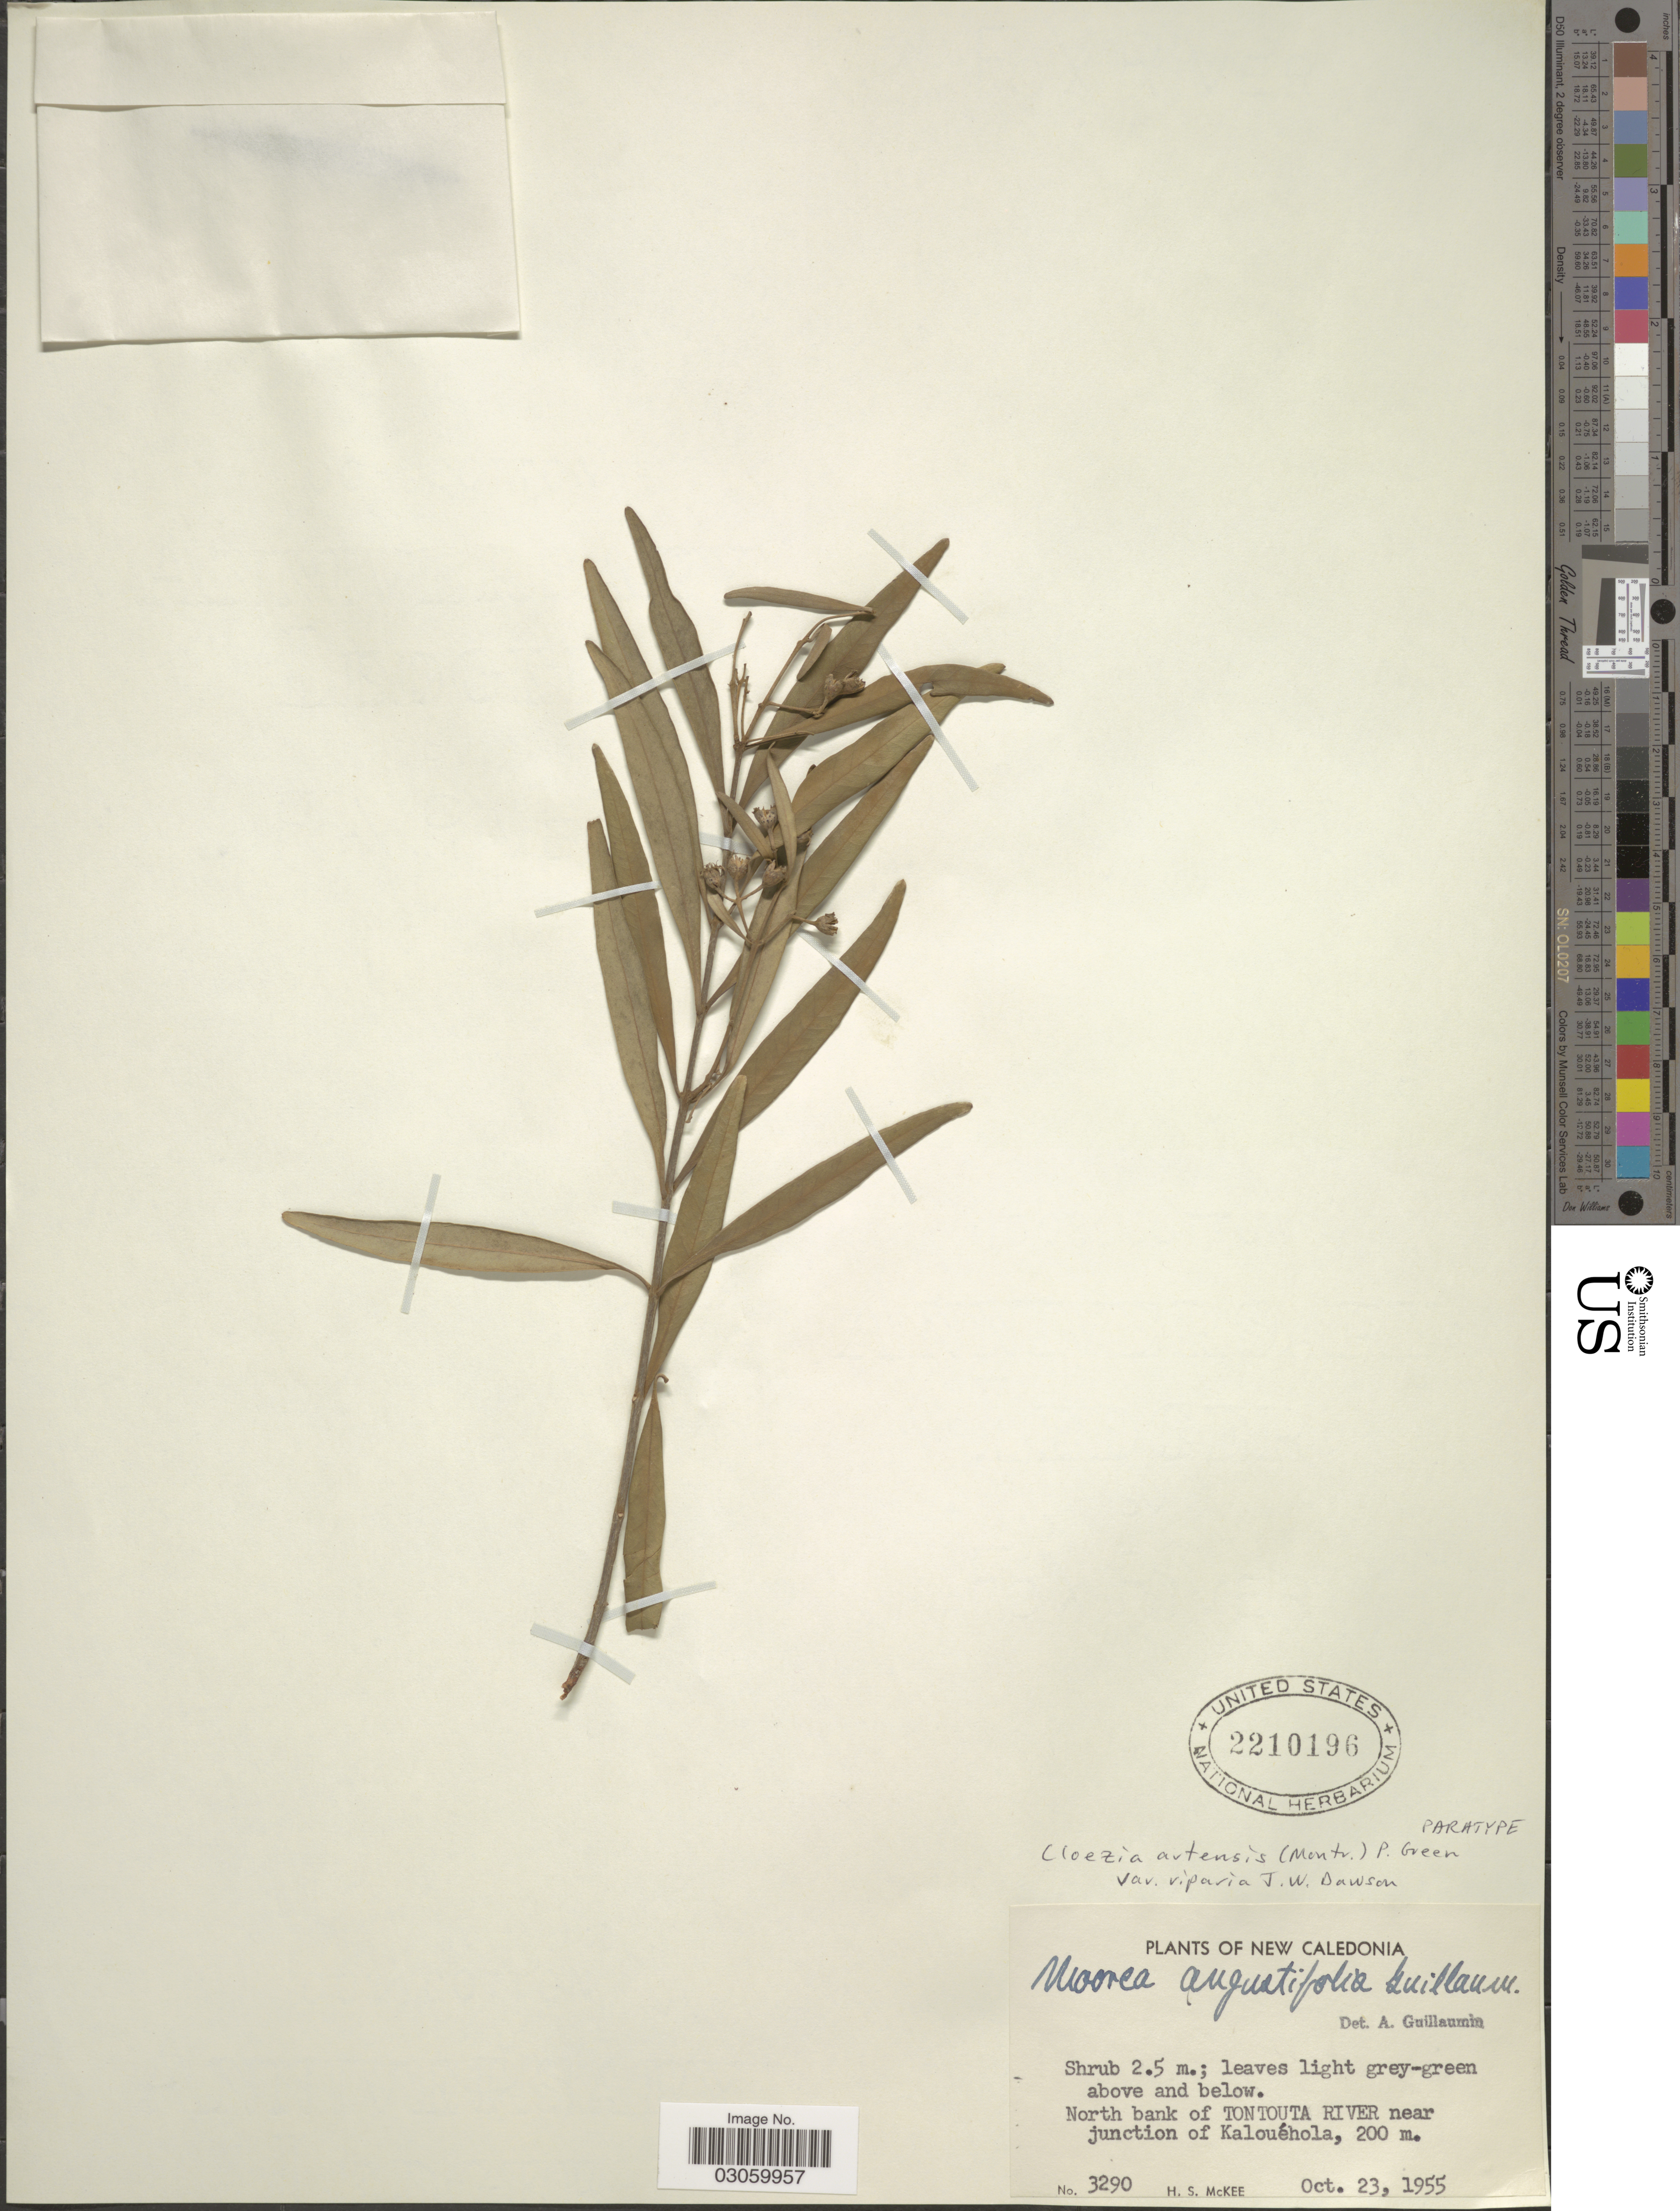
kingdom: Plantae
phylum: Tracheophyta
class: Magnoliopsida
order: Myrtales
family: Myrtaceae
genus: Cloezia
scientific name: Cloezia artensis var. riparia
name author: J.W. Dawson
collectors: H. S. McKee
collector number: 3290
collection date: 1955-10-23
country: New Caledonia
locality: North bank of Tontouta River near junction of Kalouéhola.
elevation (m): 200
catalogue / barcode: US 2210196